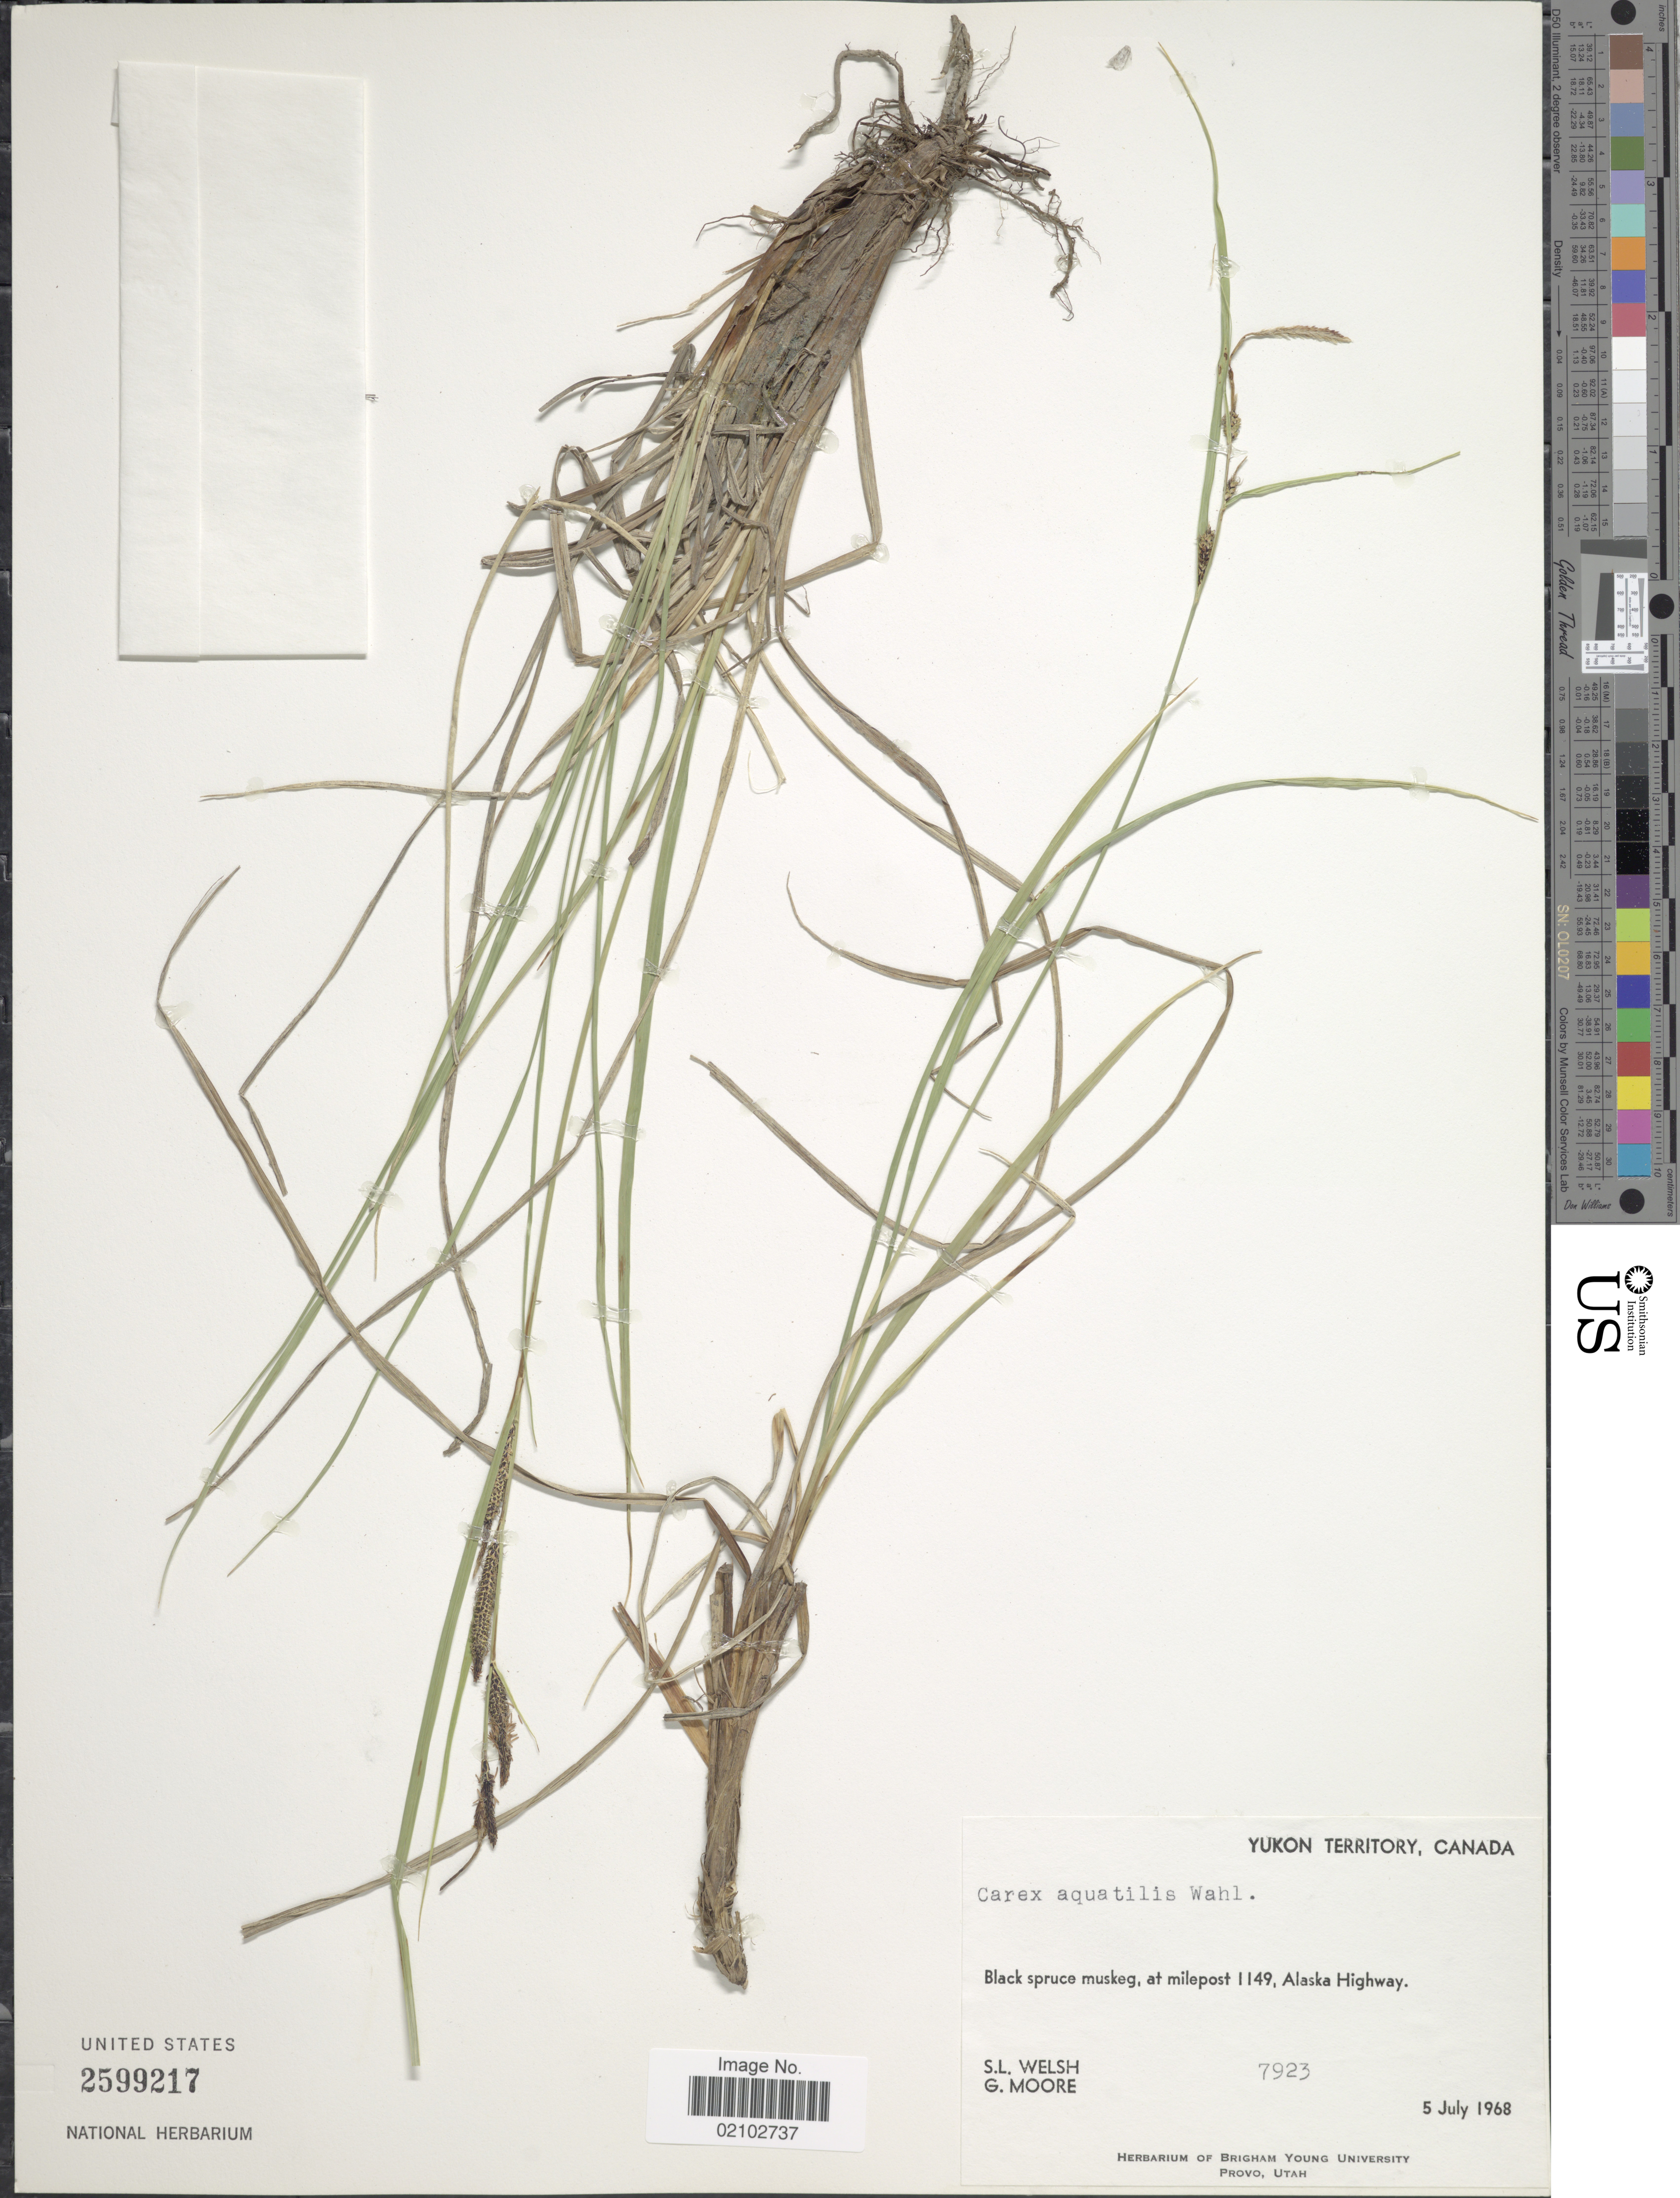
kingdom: Plantae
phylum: Tracheophyta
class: Liliopsida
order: Poales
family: Cyperaceae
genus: Carex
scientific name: Carex aquatilis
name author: Wahlenb.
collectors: S. Welsh & G. Moore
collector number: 7923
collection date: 1968-07-05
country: Canada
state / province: Yukon Territory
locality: Black spruce muskeg, at milepost 1149, Alaska Highway.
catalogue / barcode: US 2599217